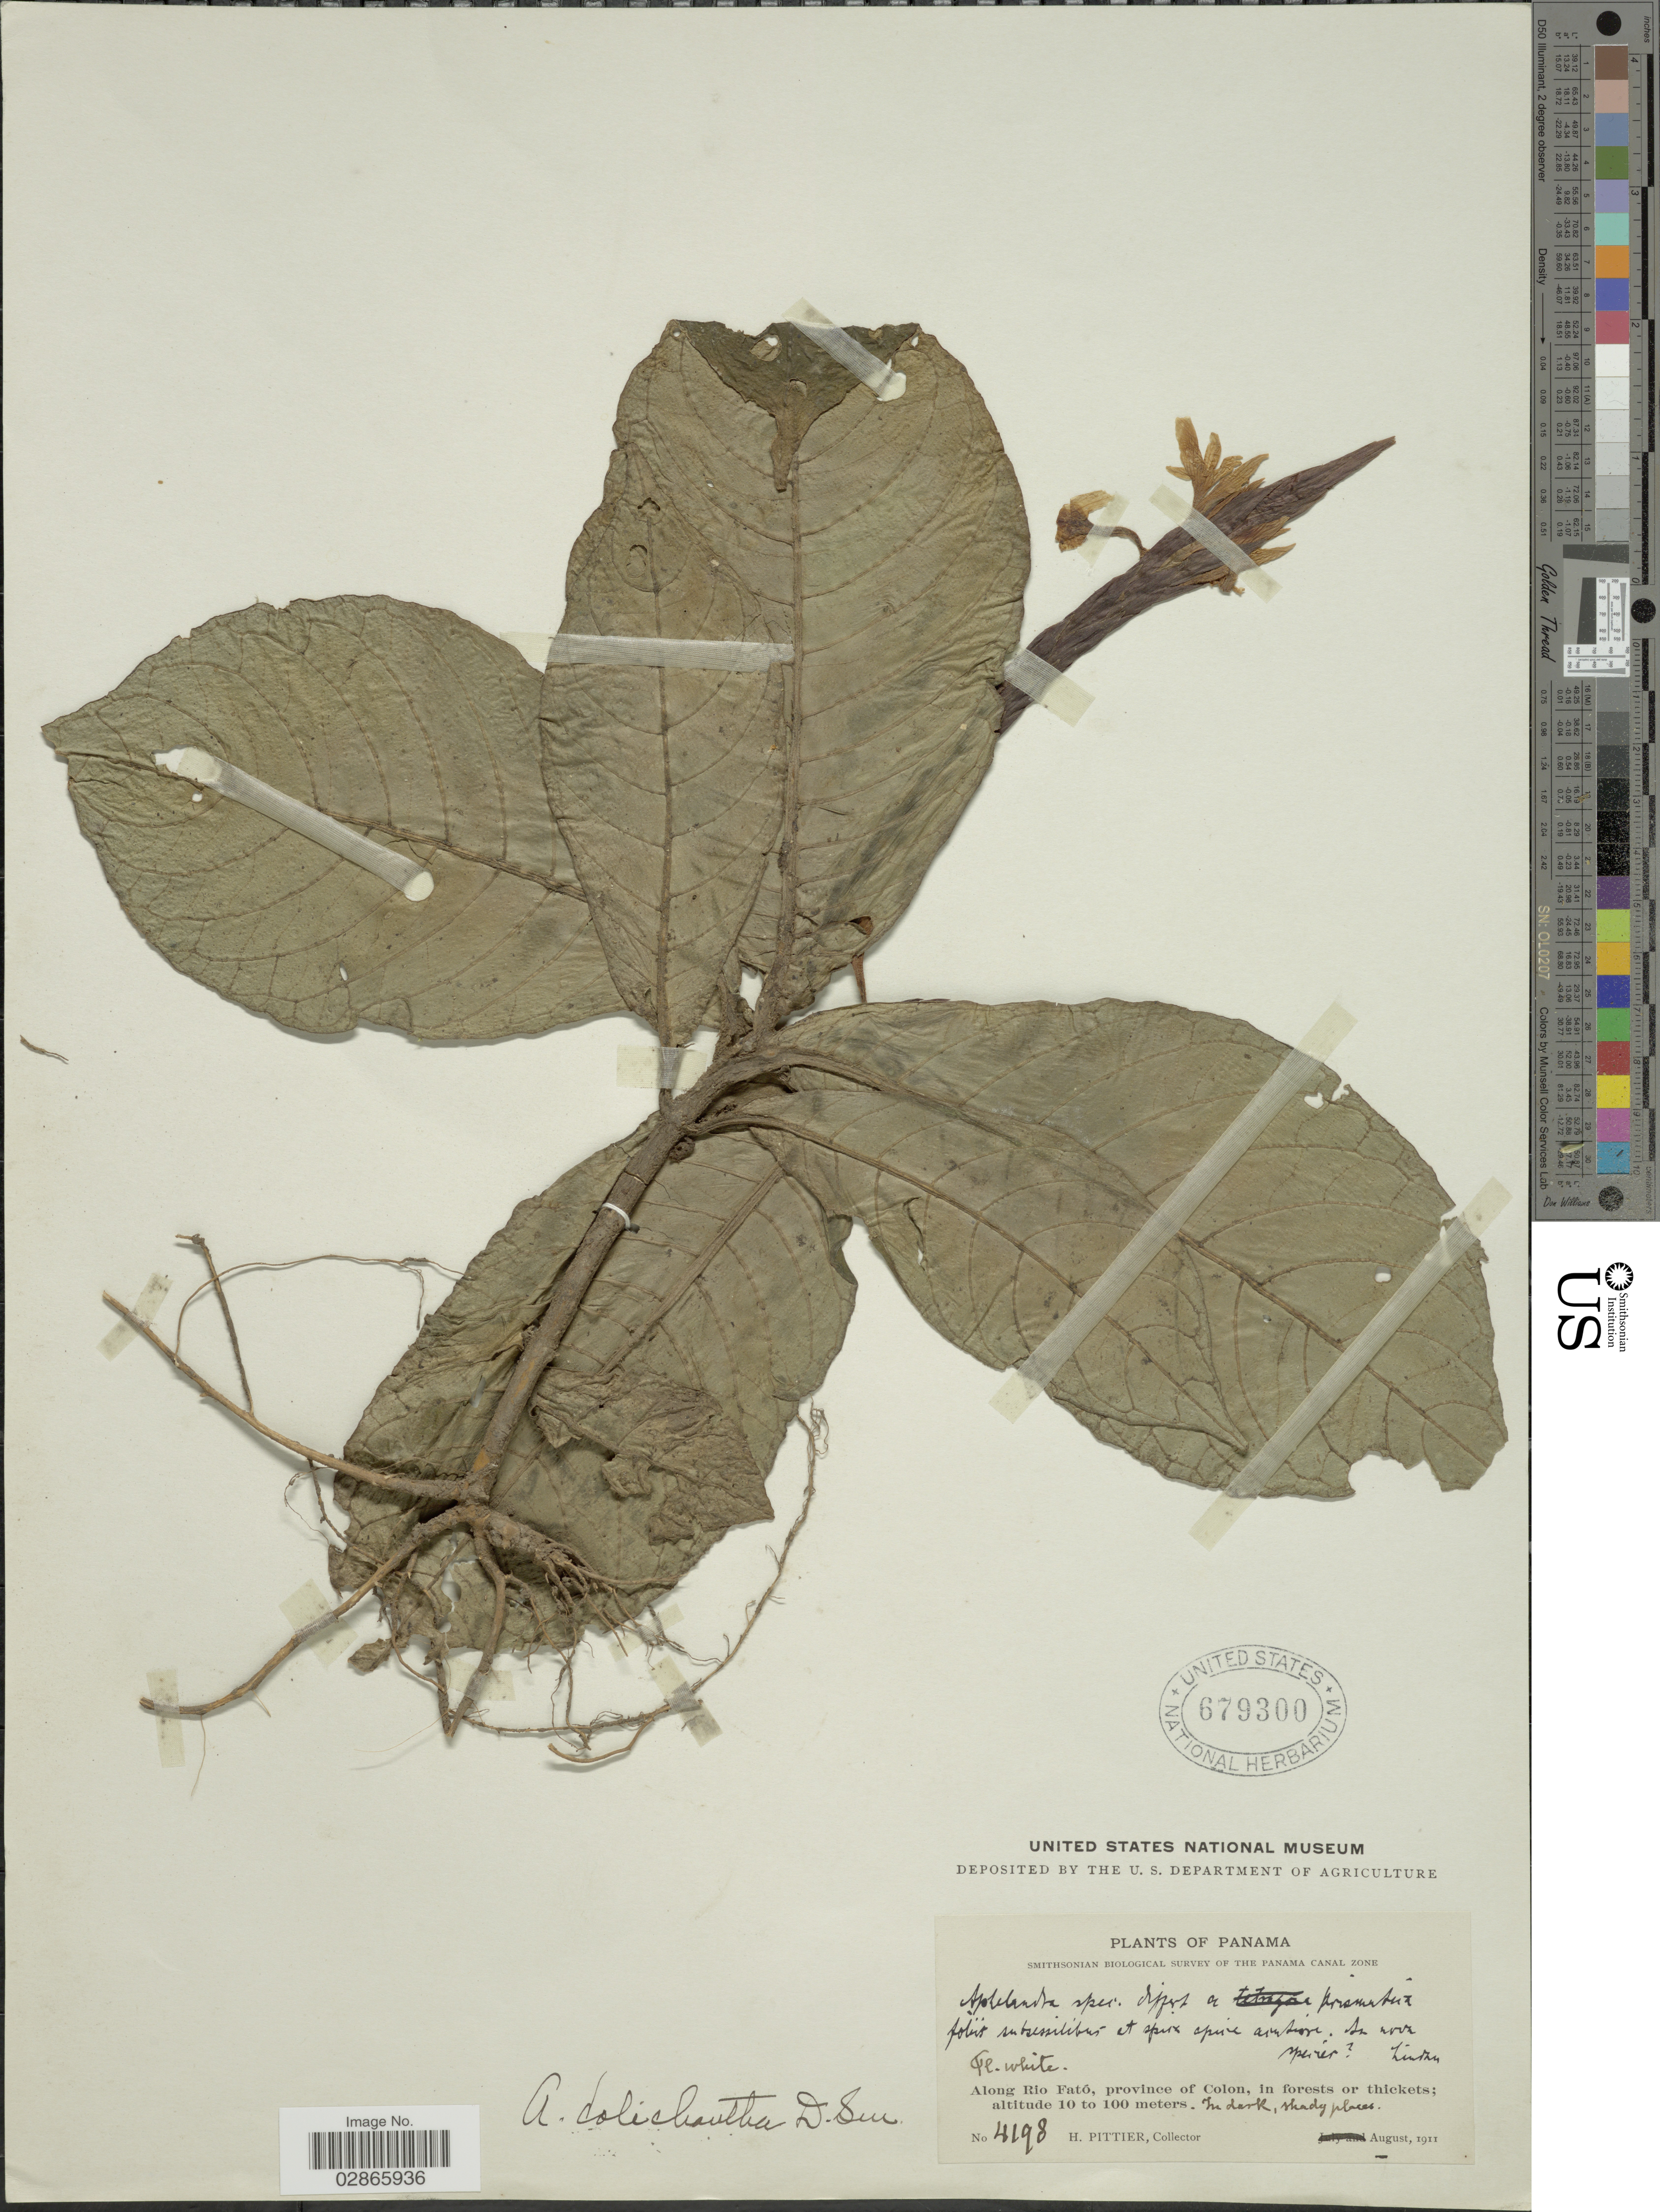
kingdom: Plantae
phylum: Tracheophyta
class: Magnoliopsida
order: Lamiales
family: Acanthaceae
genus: Aphelandra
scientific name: Aphelandra dolichantha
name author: Donn. Sm.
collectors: H. F. Pittier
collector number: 4198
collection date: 1911-08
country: Panama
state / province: Colón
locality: Along Rio Fató.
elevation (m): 10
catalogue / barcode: US 679300